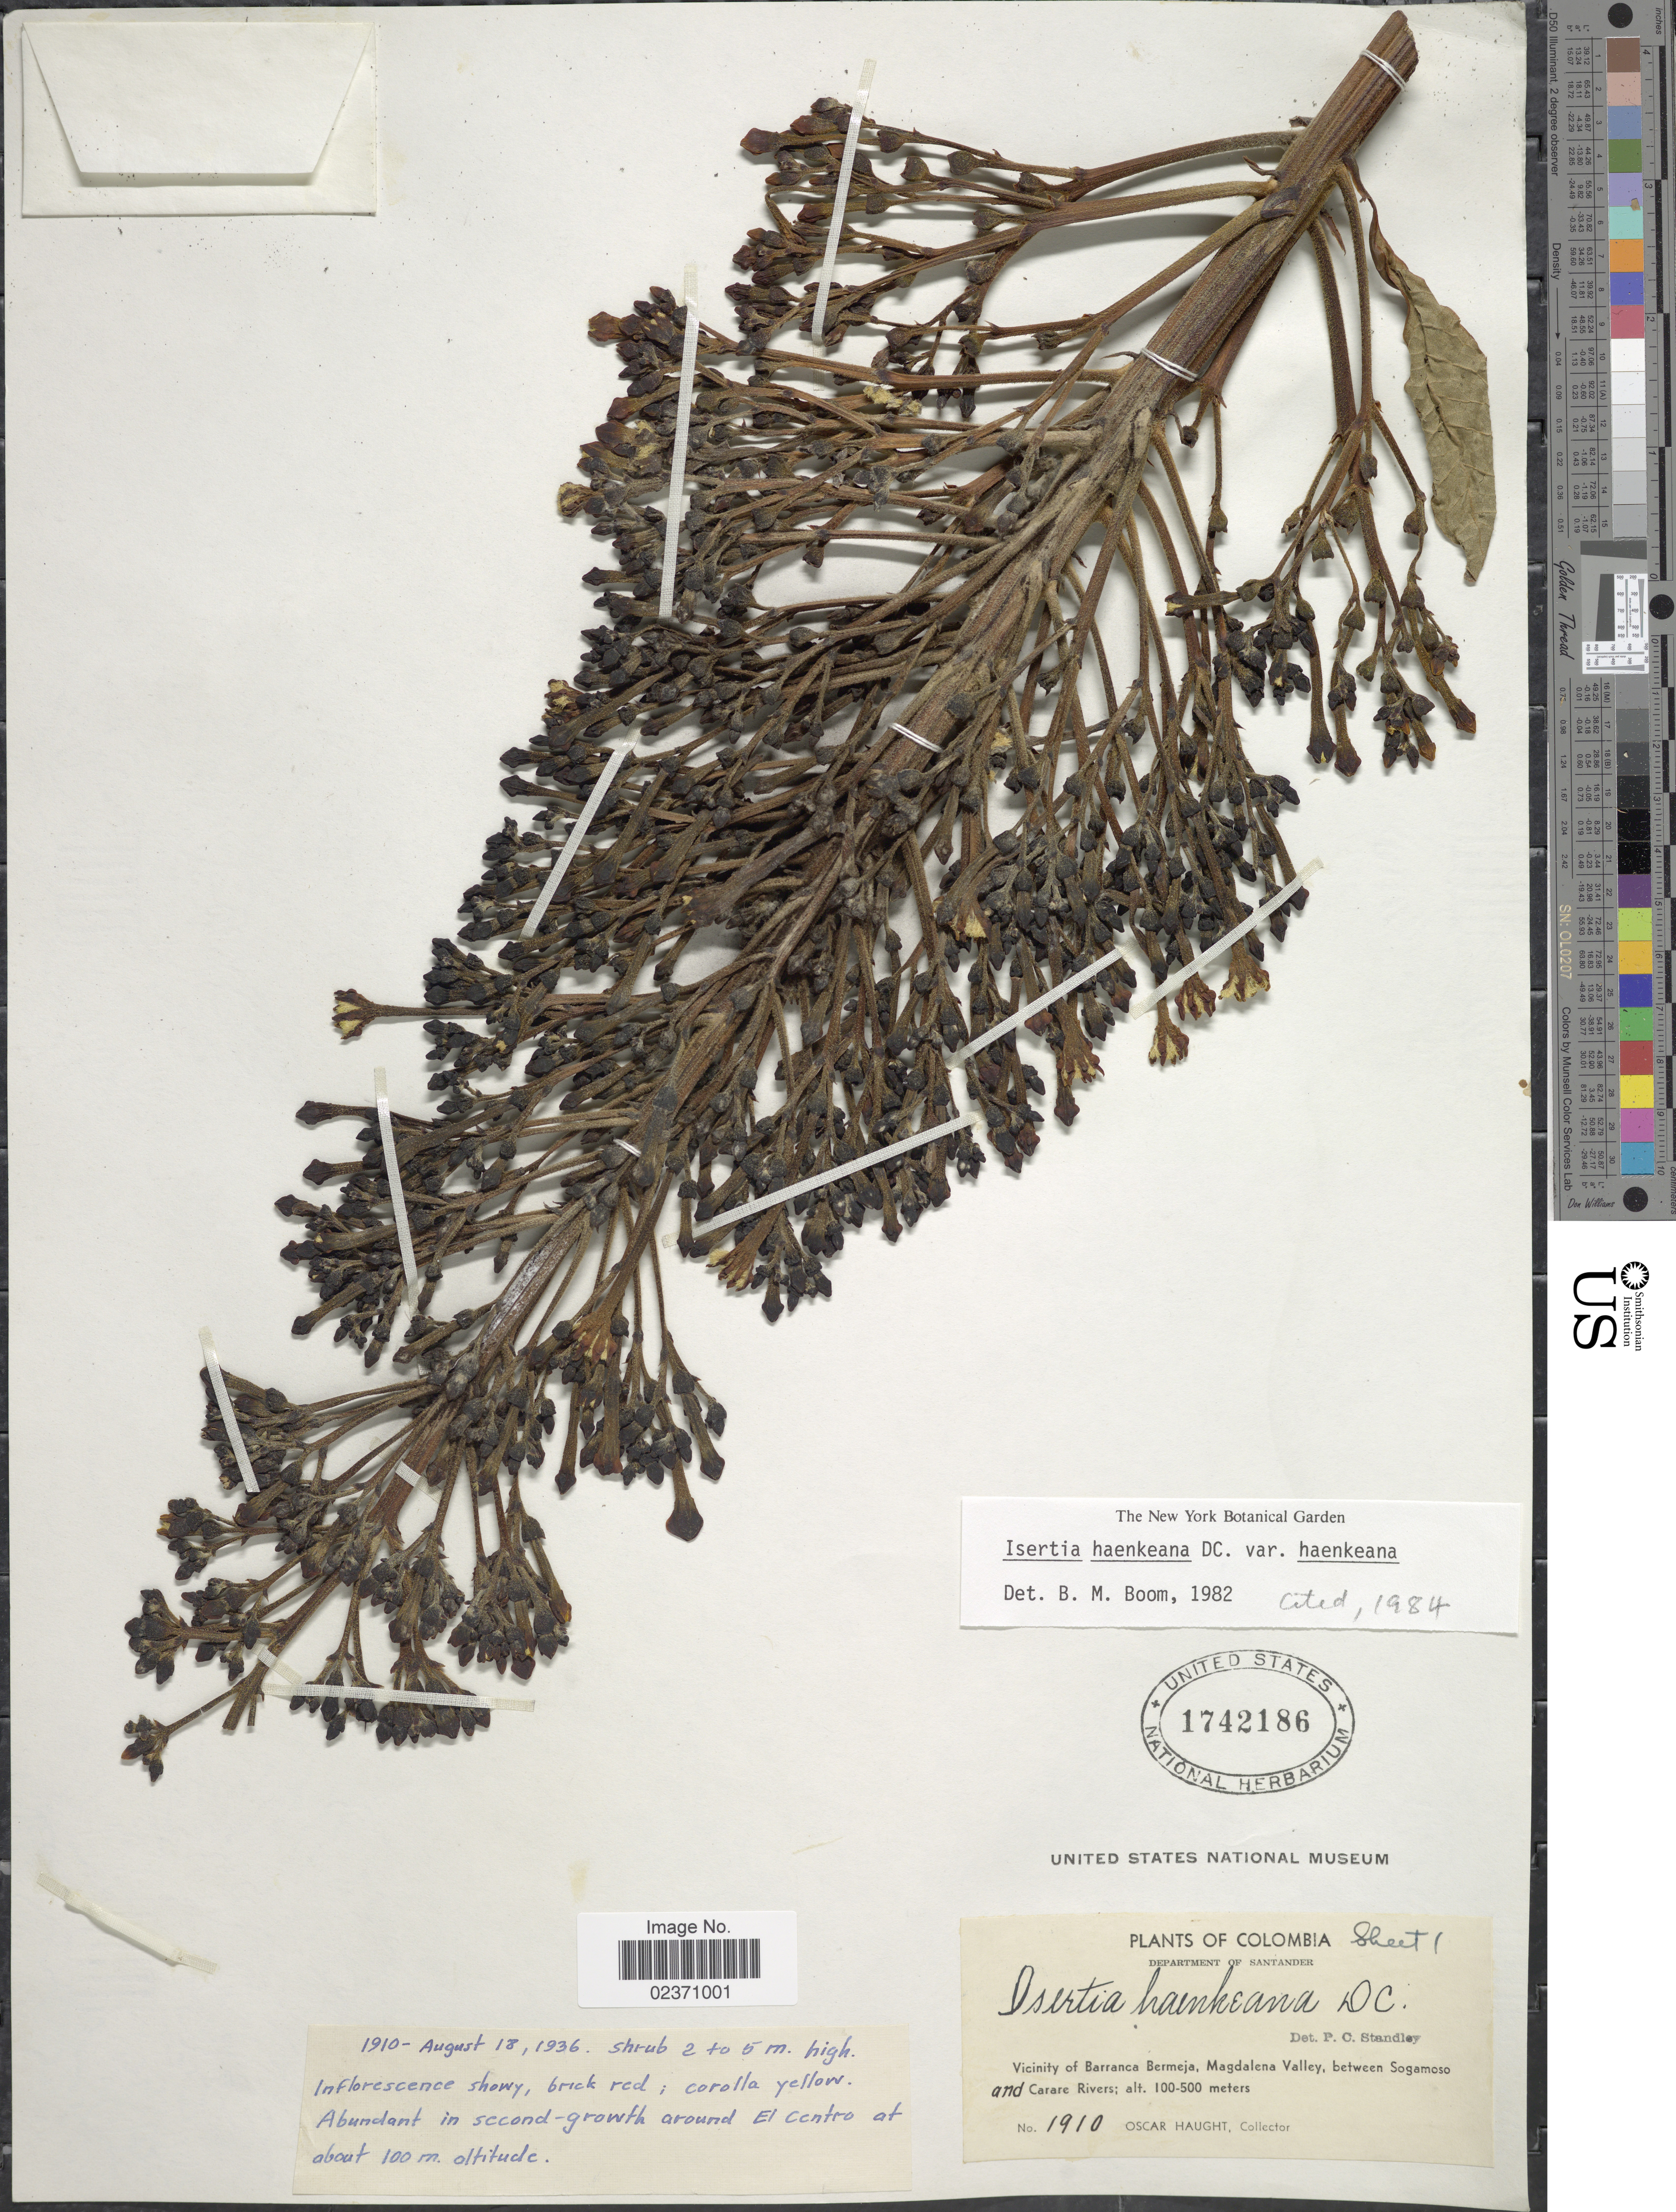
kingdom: Plantae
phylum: Tracheophyta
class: Magnoliopsida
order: Gentianales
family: Rubiaceae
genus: Isertia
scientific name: Isertia haenkeana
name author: DC.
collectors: O. Haught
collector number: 1910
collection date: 1936-08-18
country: Colombia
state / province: Santander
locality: Department of Santander. Vicinity of Barranca Bermeja, Magdalena Valley, between Sogamoso and Carare Rivers. Around El Cenro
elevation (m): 100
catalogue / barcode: US 1742186